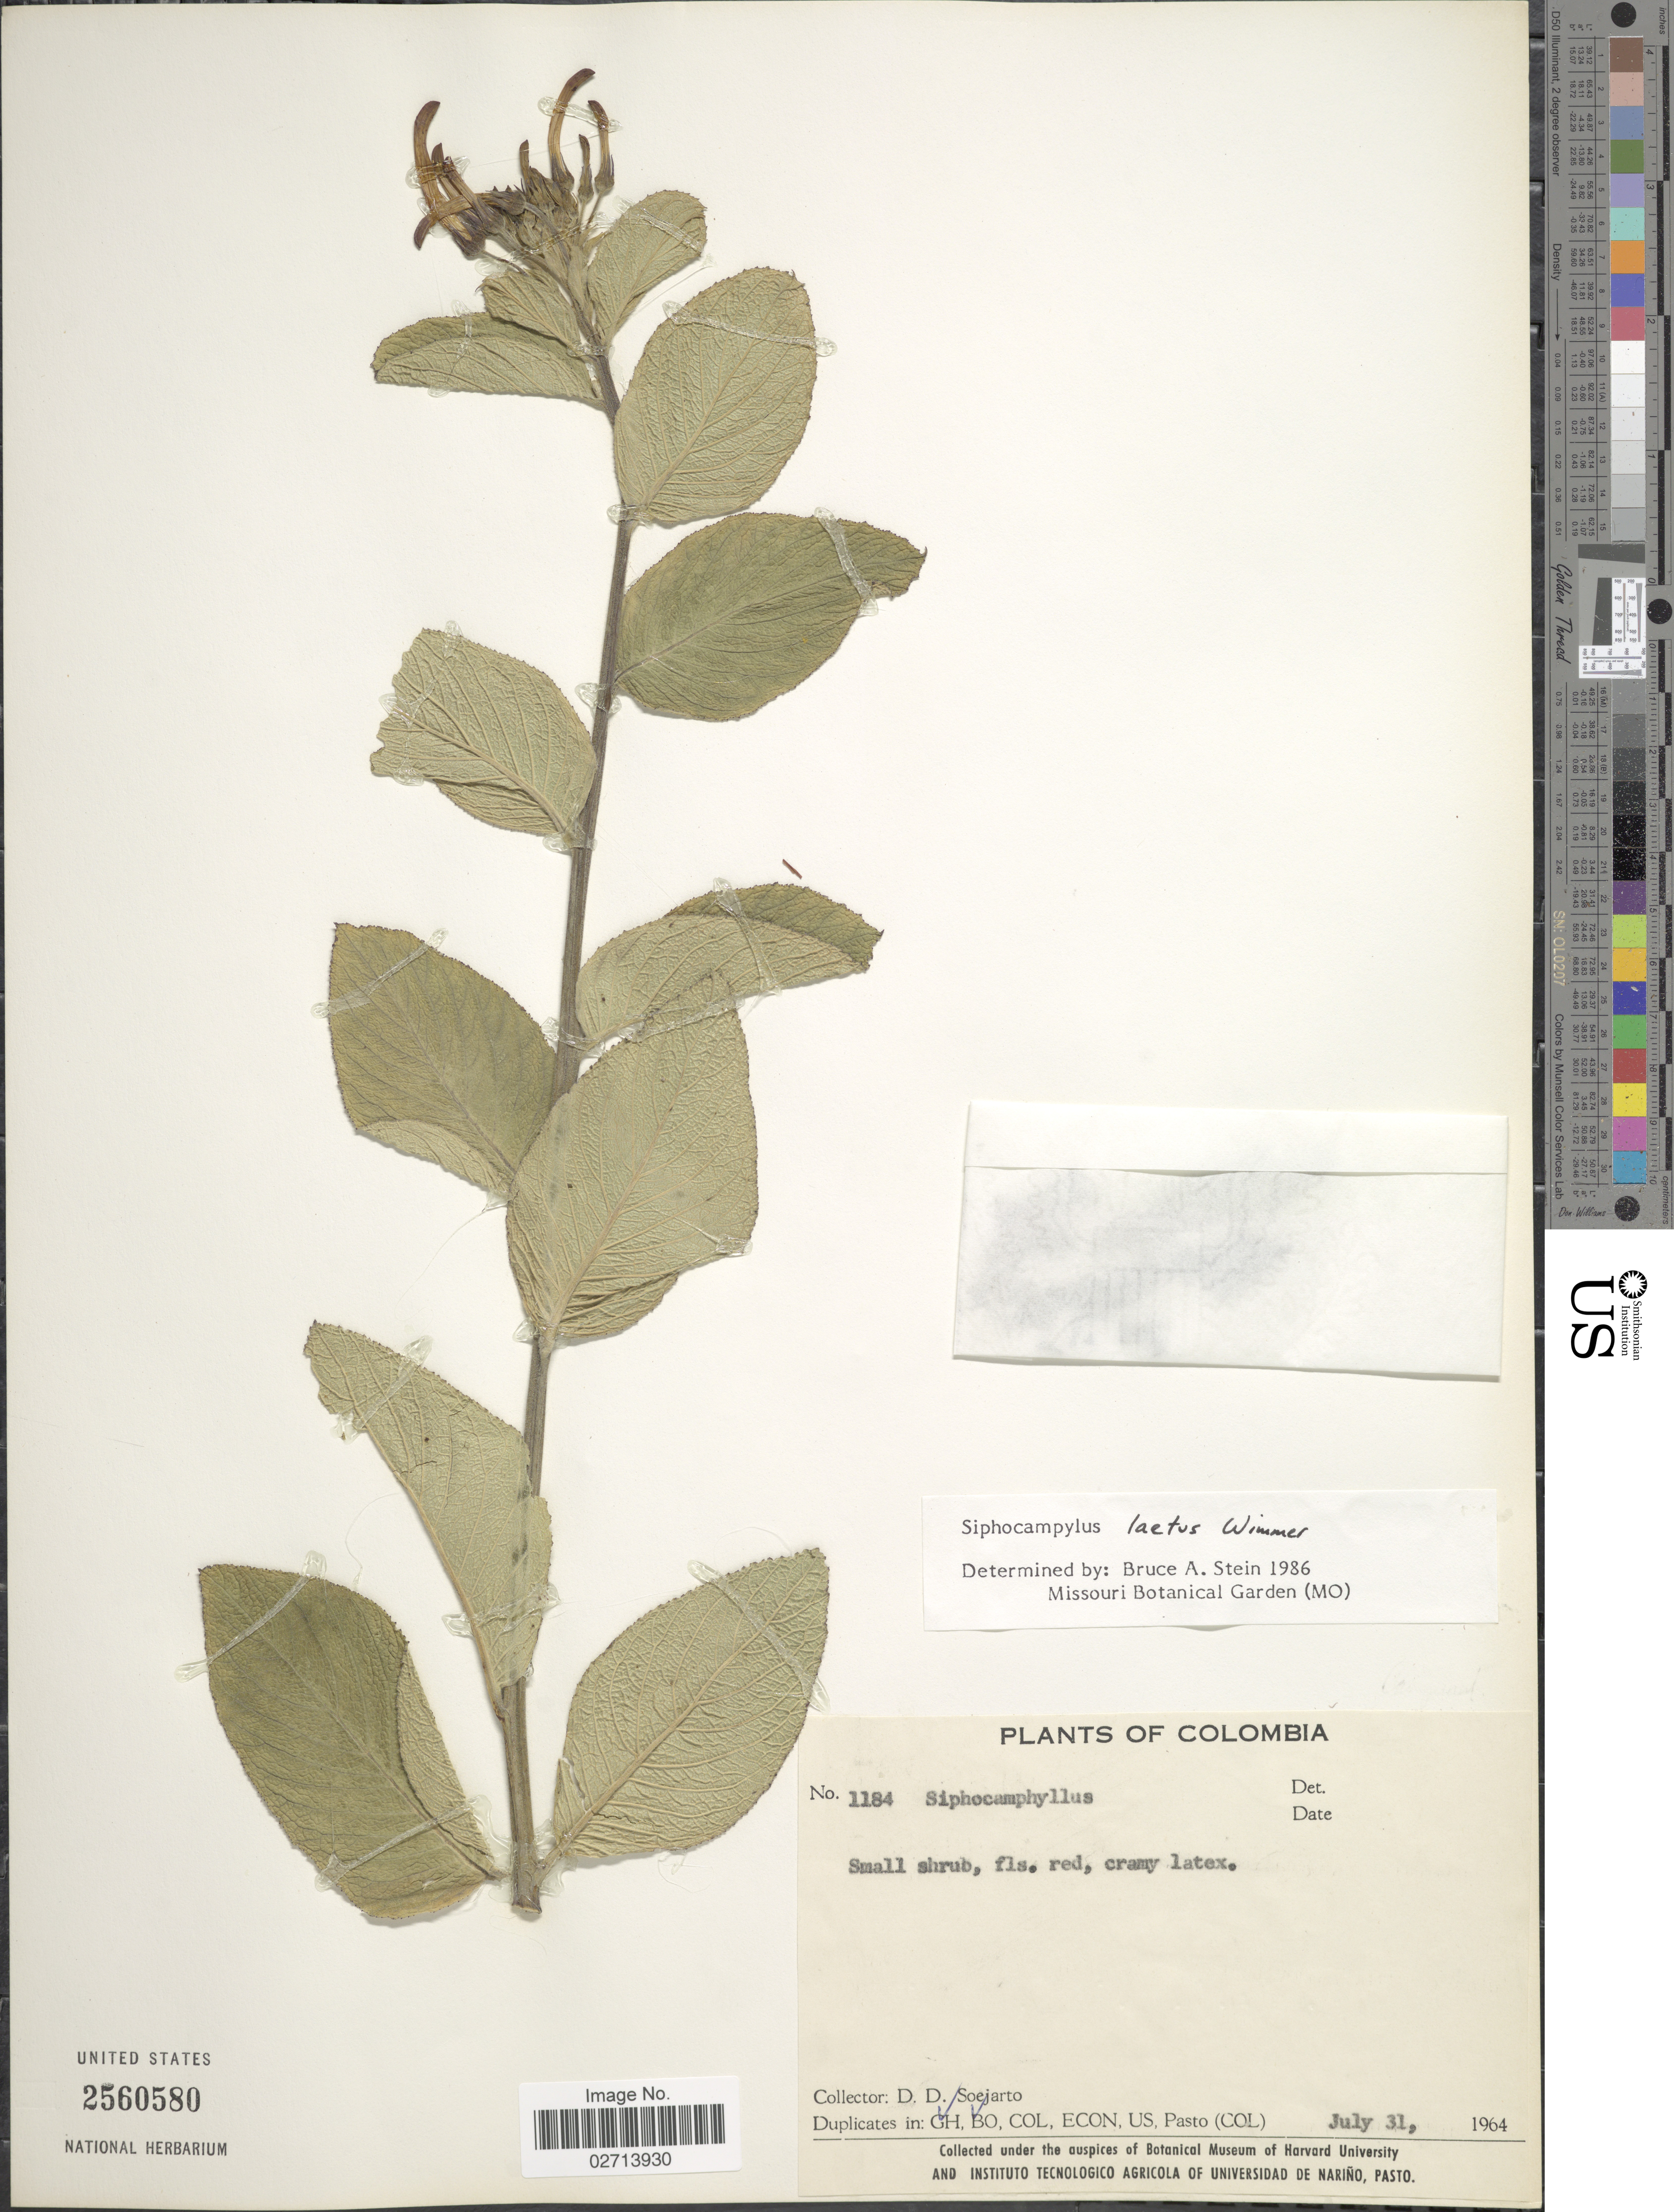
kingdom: Plantae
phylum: Tracheophyta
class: Magnoliopsida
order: Asterales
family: Campanulaceae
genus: Siphocampylus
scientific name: Siphocampylus laetus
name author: E. Wimm.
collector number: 1184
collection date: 1964-07-31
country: Colombia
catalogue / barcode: US 2560580